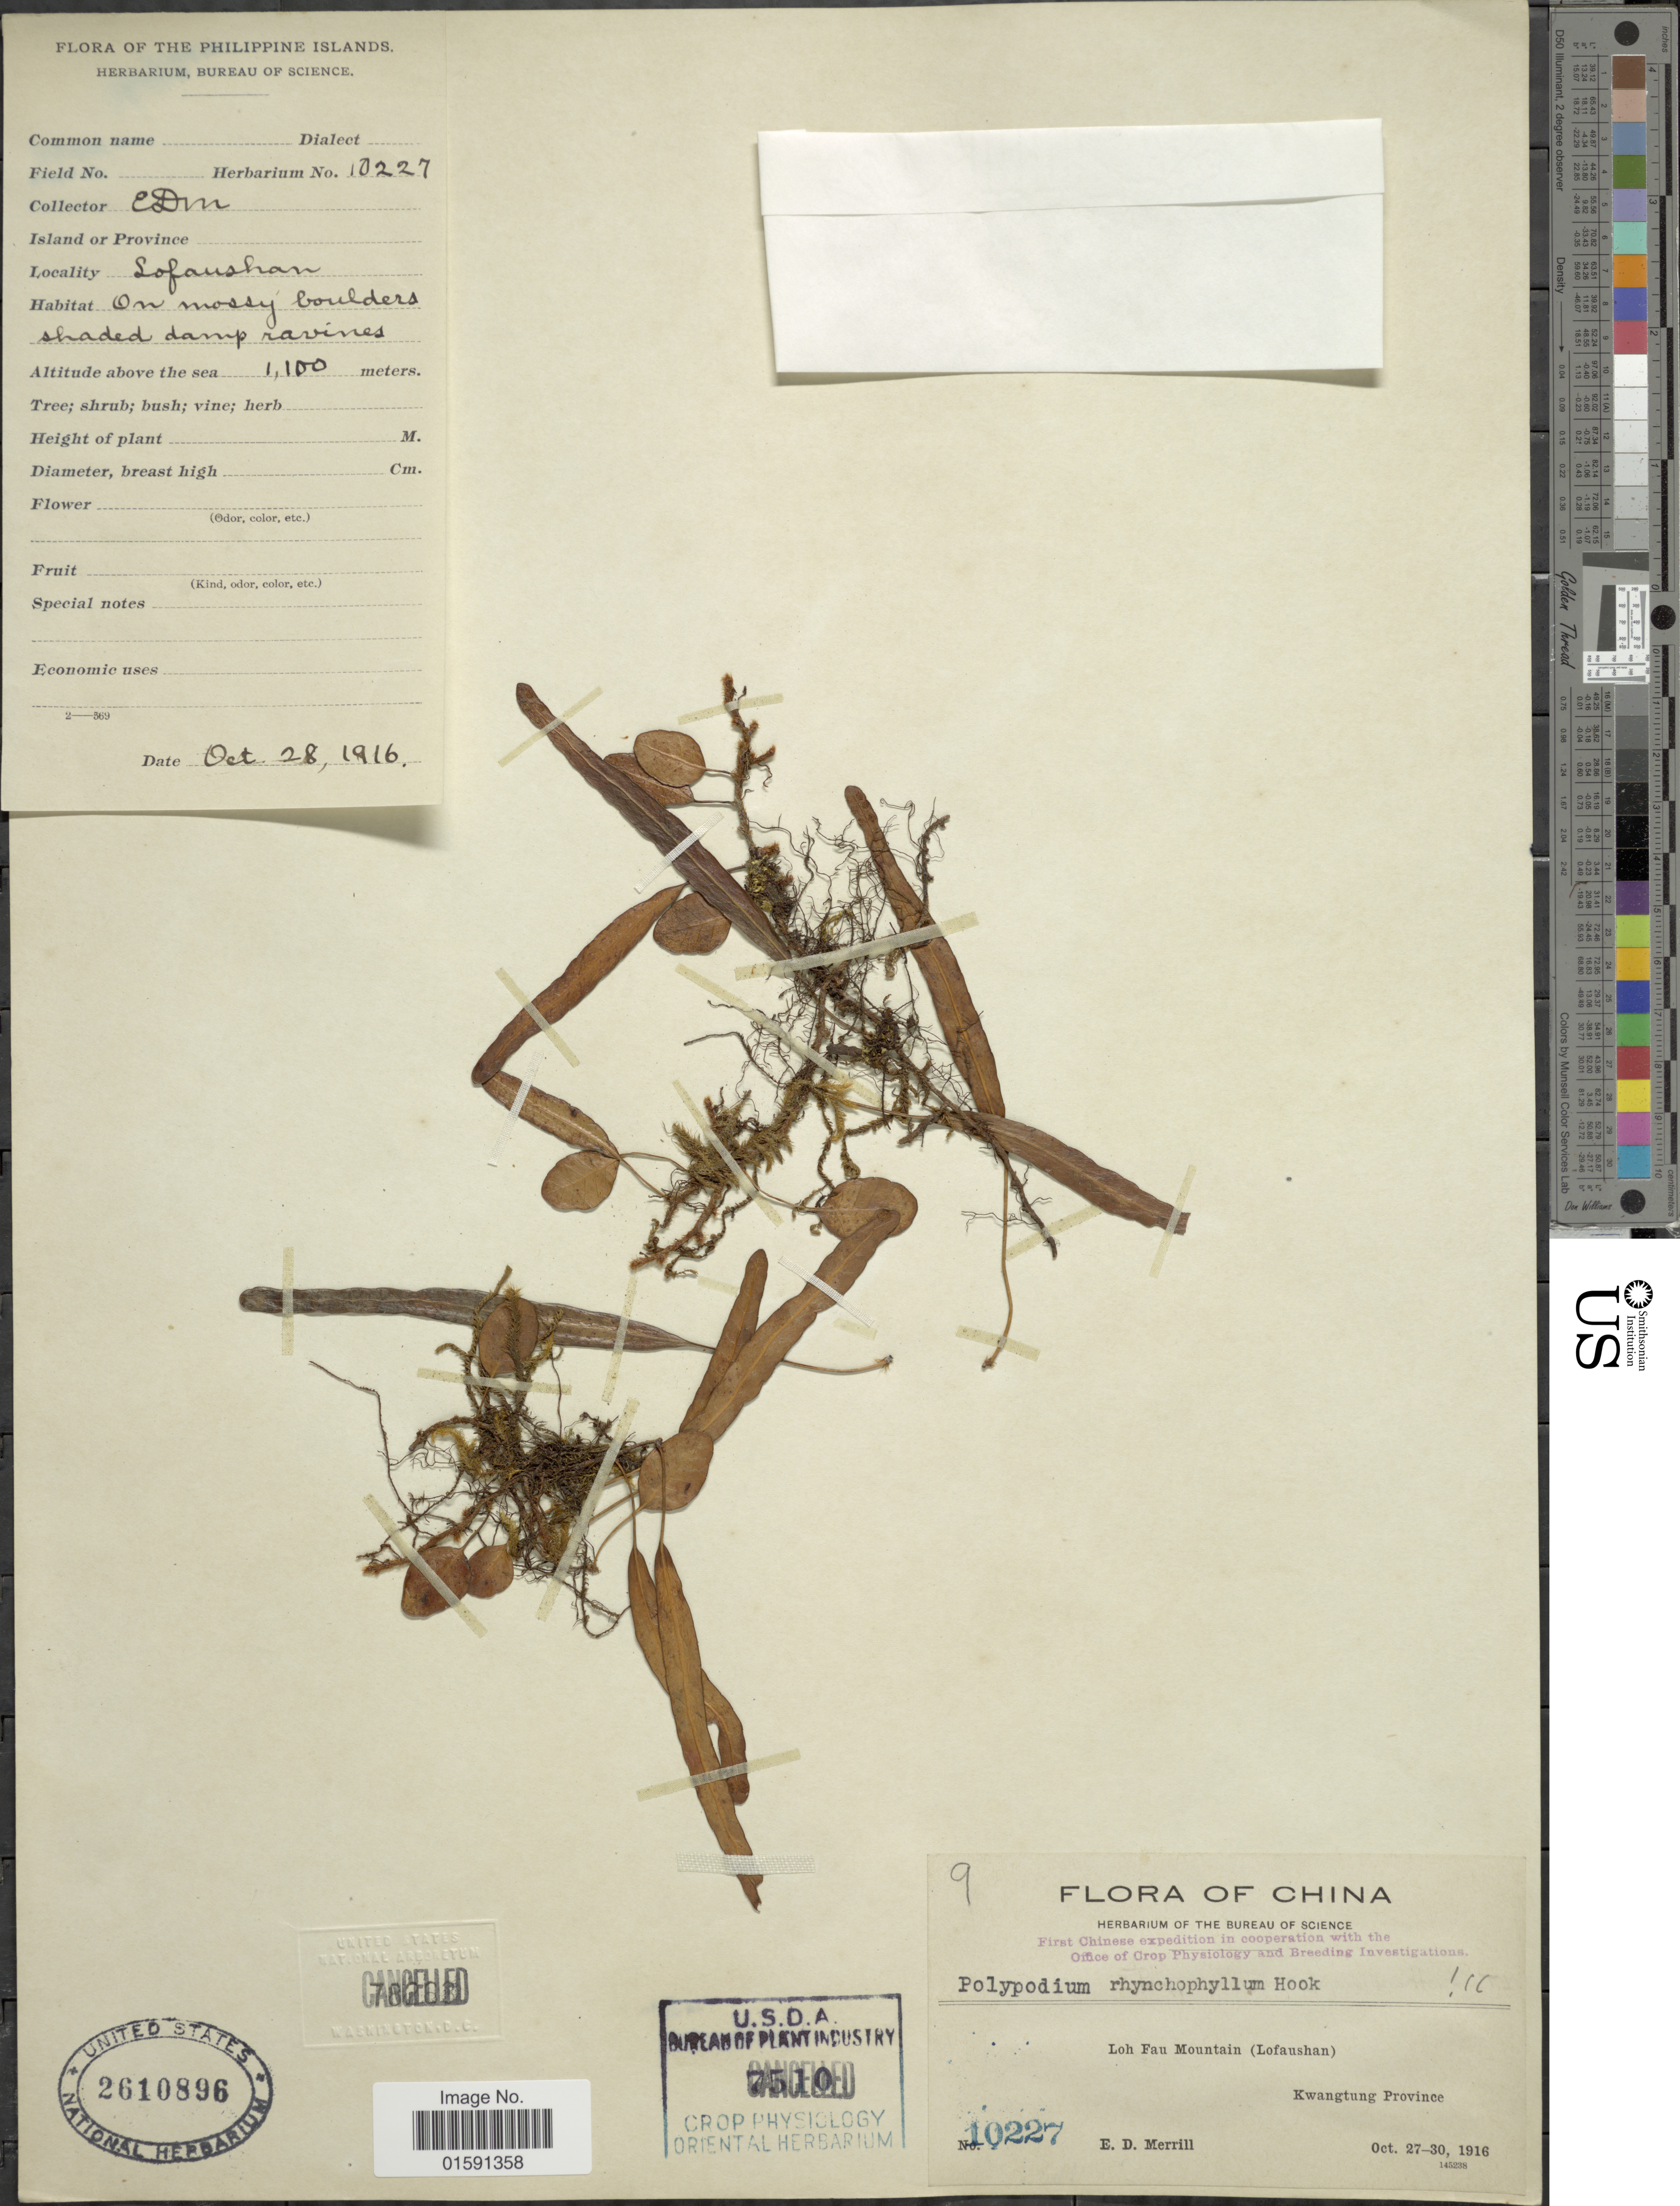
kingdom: Plantae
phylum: Tracheophyta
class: Polypodiopsida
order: Polypodiales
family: Polypodiaceae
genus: Selliguea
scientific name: Selliguea rhynchophylla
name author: (Hook.) Fraser-Jenk.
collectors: E. D. Merrill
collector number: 10227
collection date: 1916-10-28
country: China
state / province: Guangdong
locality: Loh Fau Mountain (Lofaushan) Kwangtung Province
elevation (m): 1100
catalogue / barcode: US 2610896